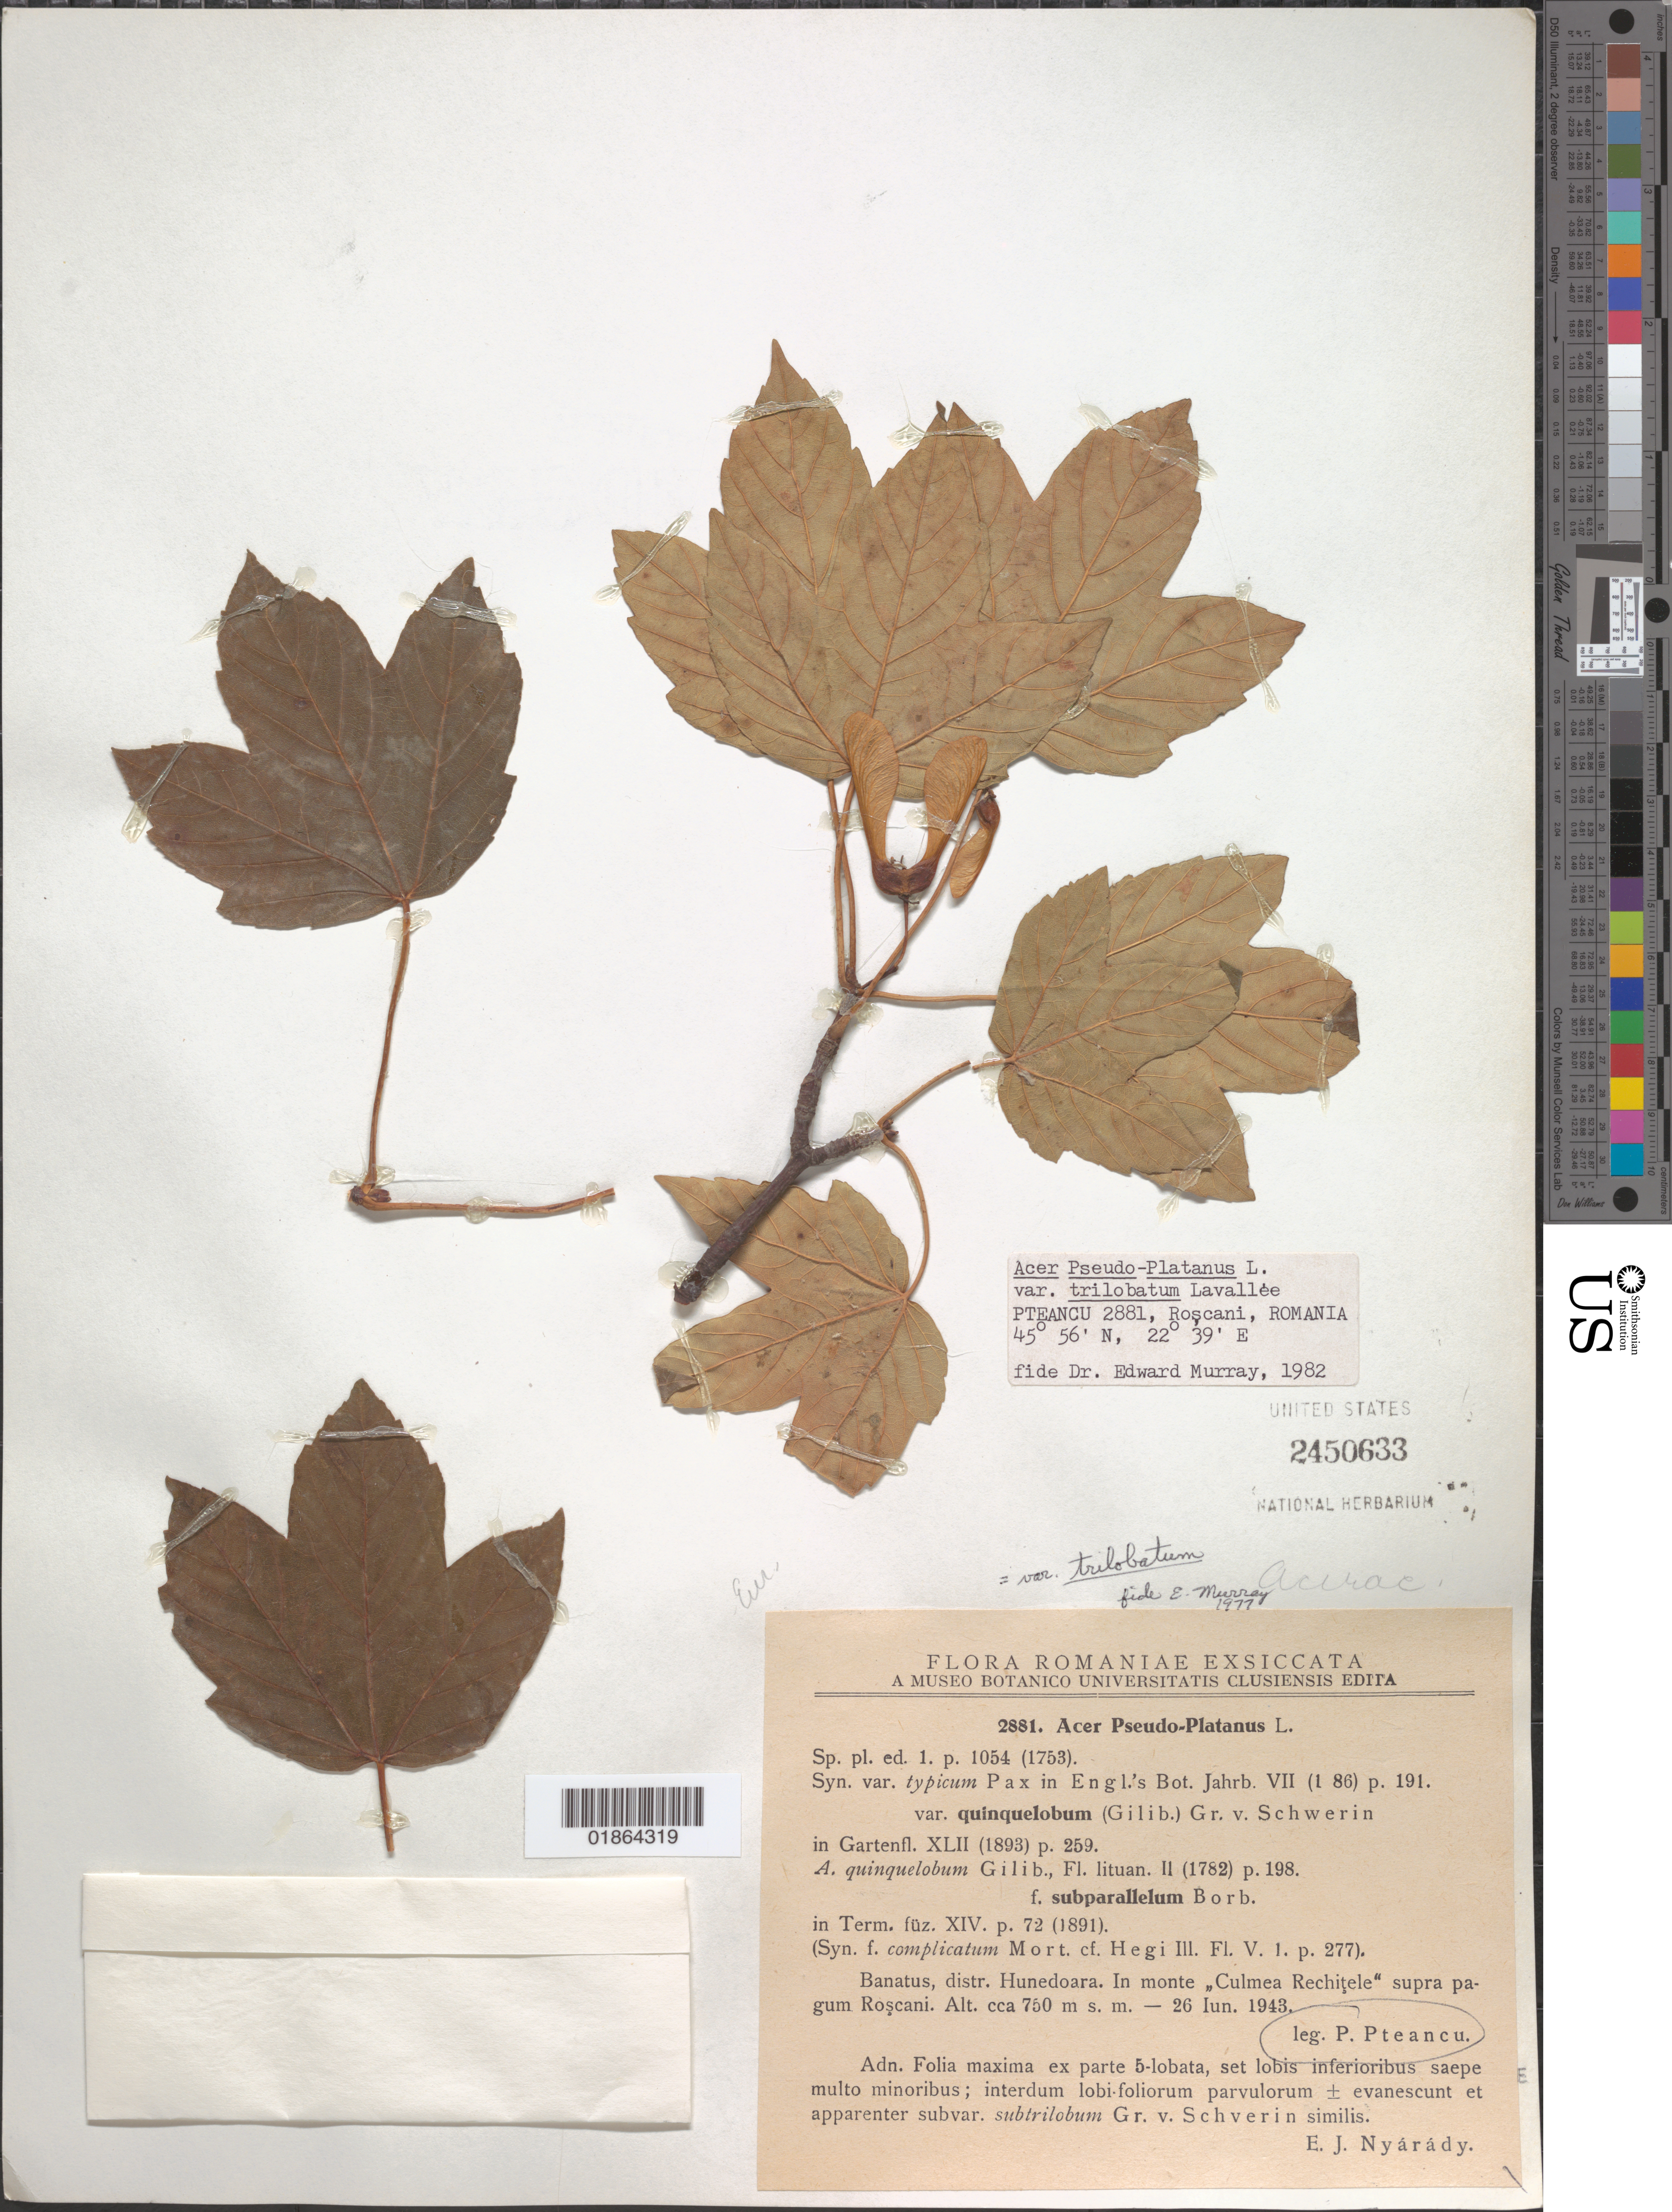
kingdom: Plantae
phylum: Tracheophyta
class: Magnoliopsida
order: Sapindales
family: Sapindaceae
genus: Acer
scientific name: Acer pseudoplatanus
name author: L.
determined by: Murray, Edward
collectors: P. Pteancu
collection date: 1943-06-26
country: Romania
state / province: Hunedoara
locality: Banatus. In monte Culmea Rechitele supra pagum Roscani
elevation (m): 750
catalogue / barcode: US 2450633